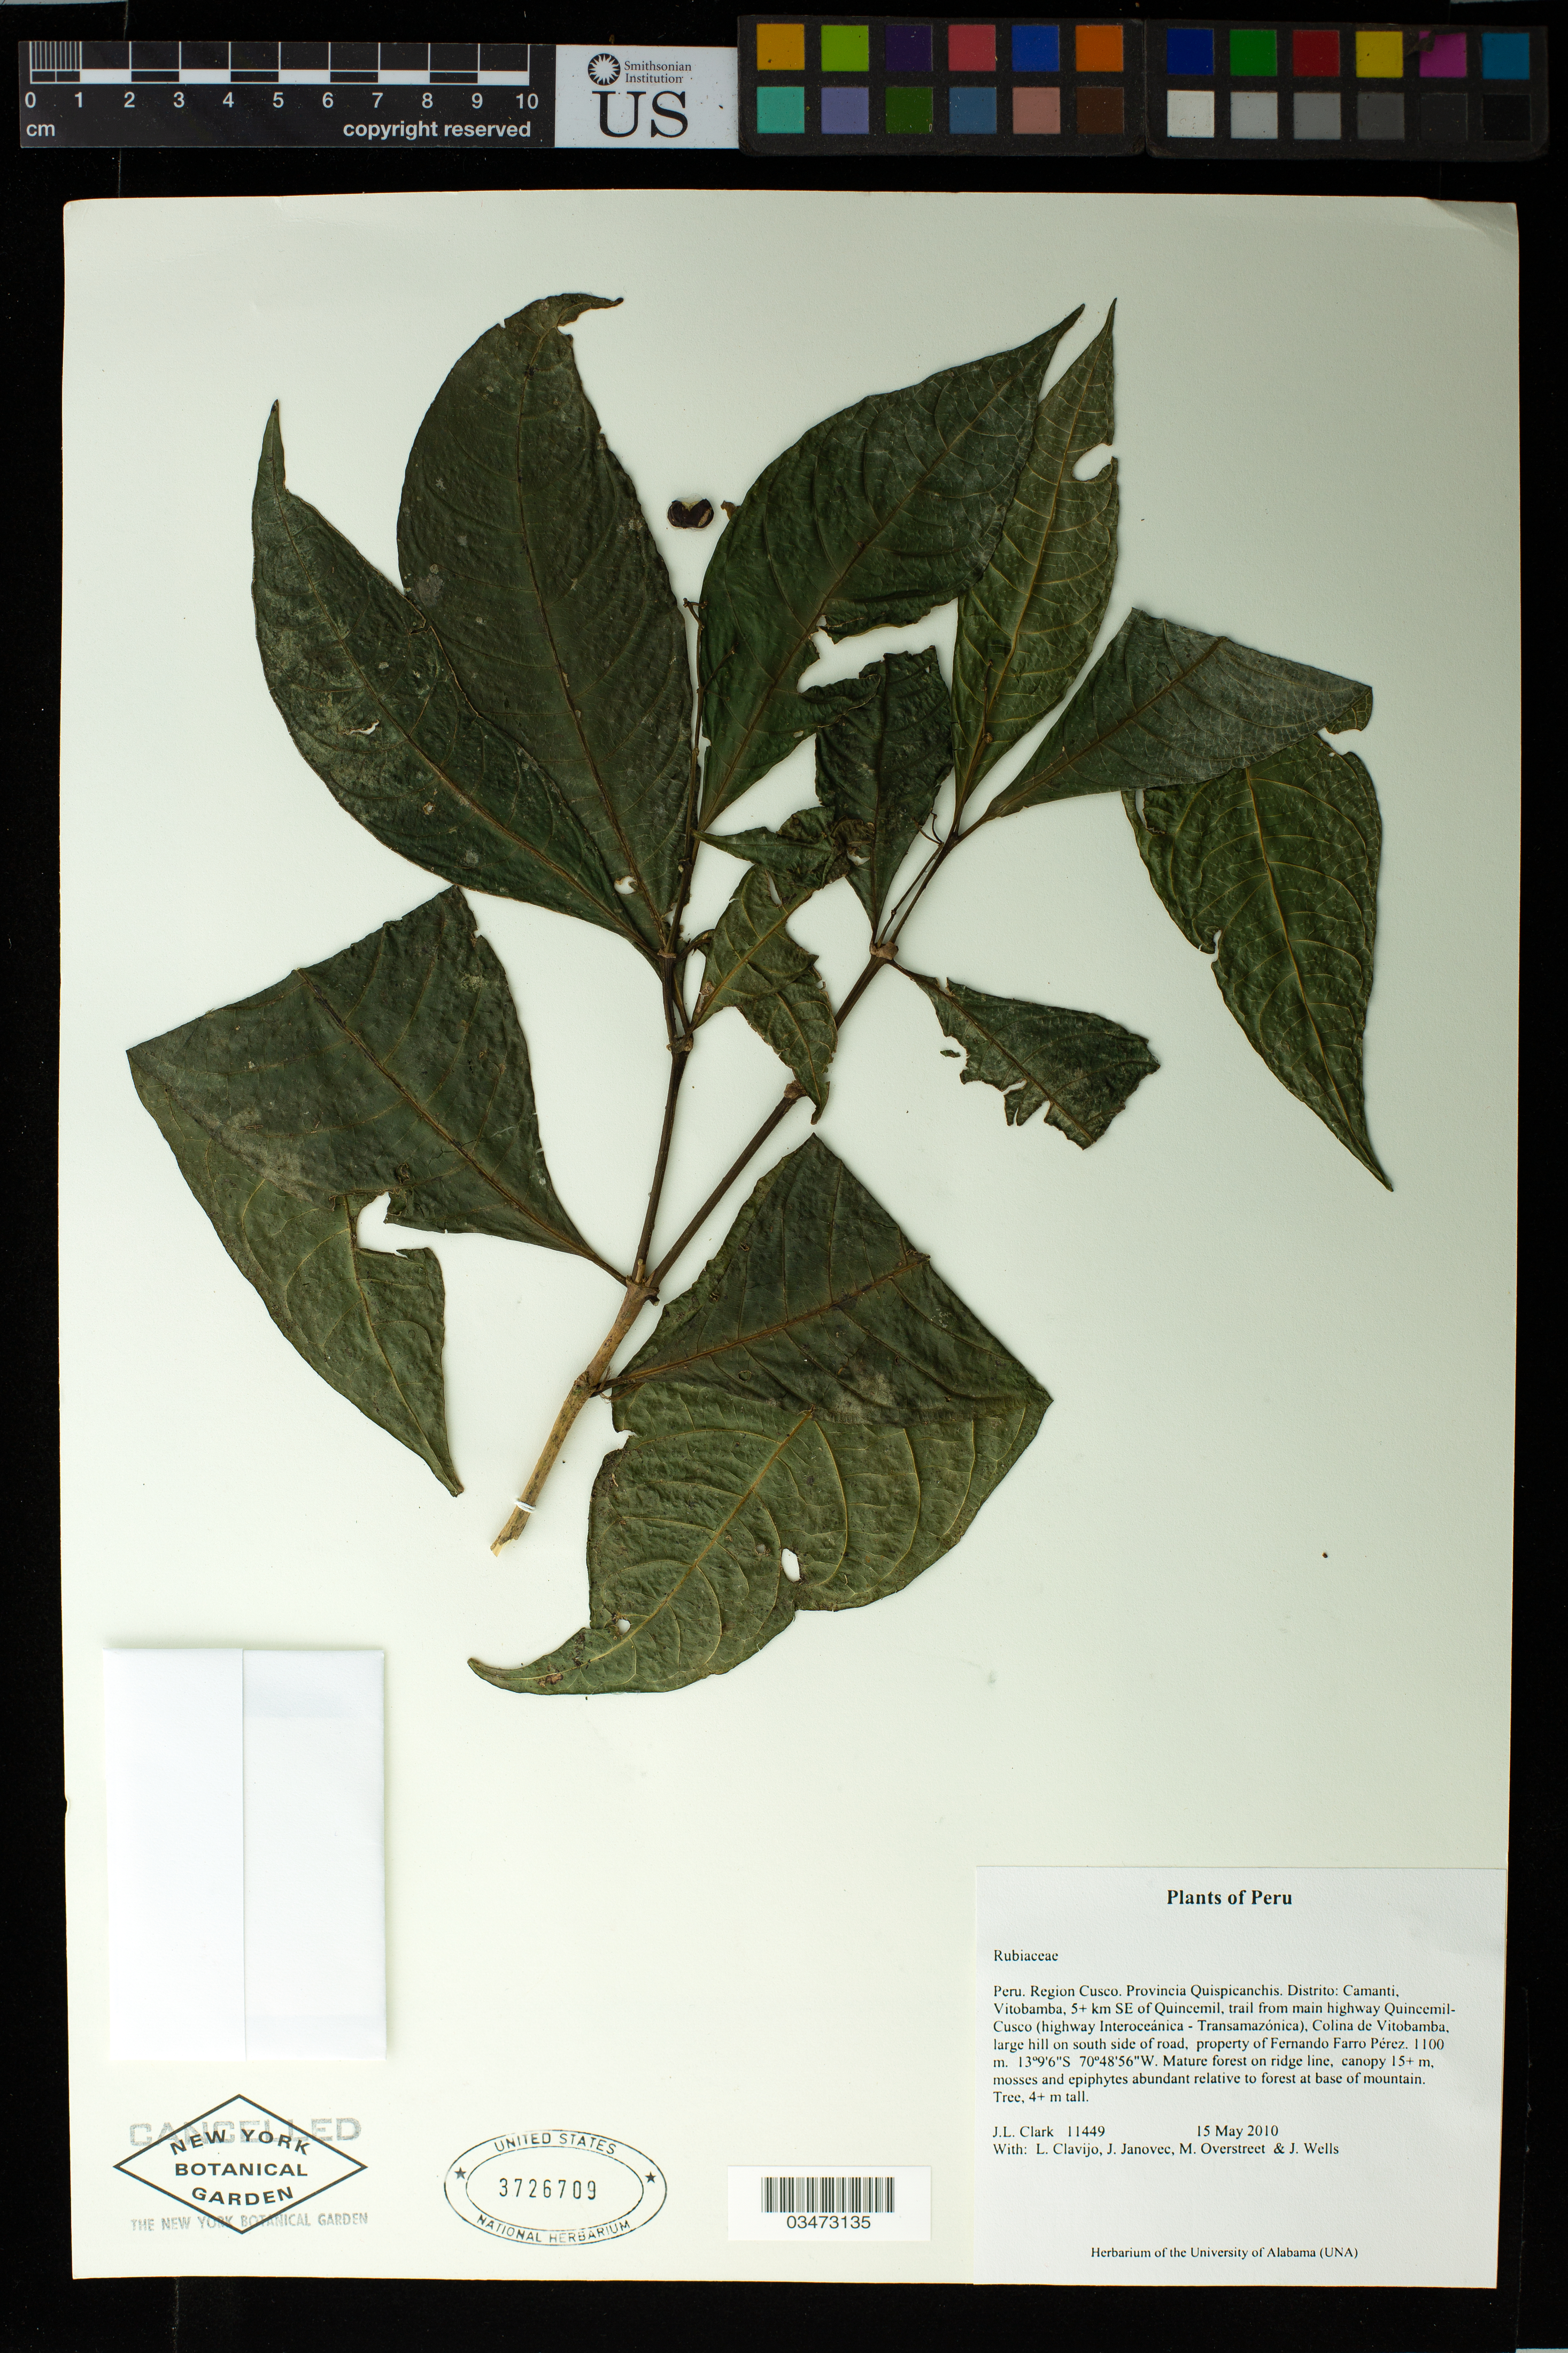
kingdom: Plantae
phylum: Tracheophyta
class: Magnoliopsida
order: Gentianales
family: Rubiaceae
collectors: J. L. Clark, L. Clavijo, M. Overstreet & J. Wells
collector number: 11449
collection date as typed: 15 May 2010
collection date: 2010-05-15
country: Peru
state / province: Cusco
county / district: Quispicanchis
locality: Distrito: Camanti, Vitobamba, 5+km SE of Quincemil, trail from main highway Quincemil-Cusco (highway Interoceanica-Transamazonica), Colina de Vitobamba, large hill on south side of road, property of Fernando Farro Perez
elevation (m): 1100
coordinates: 13 09 6 S, 70 48 56 W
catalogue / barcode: US 3726709